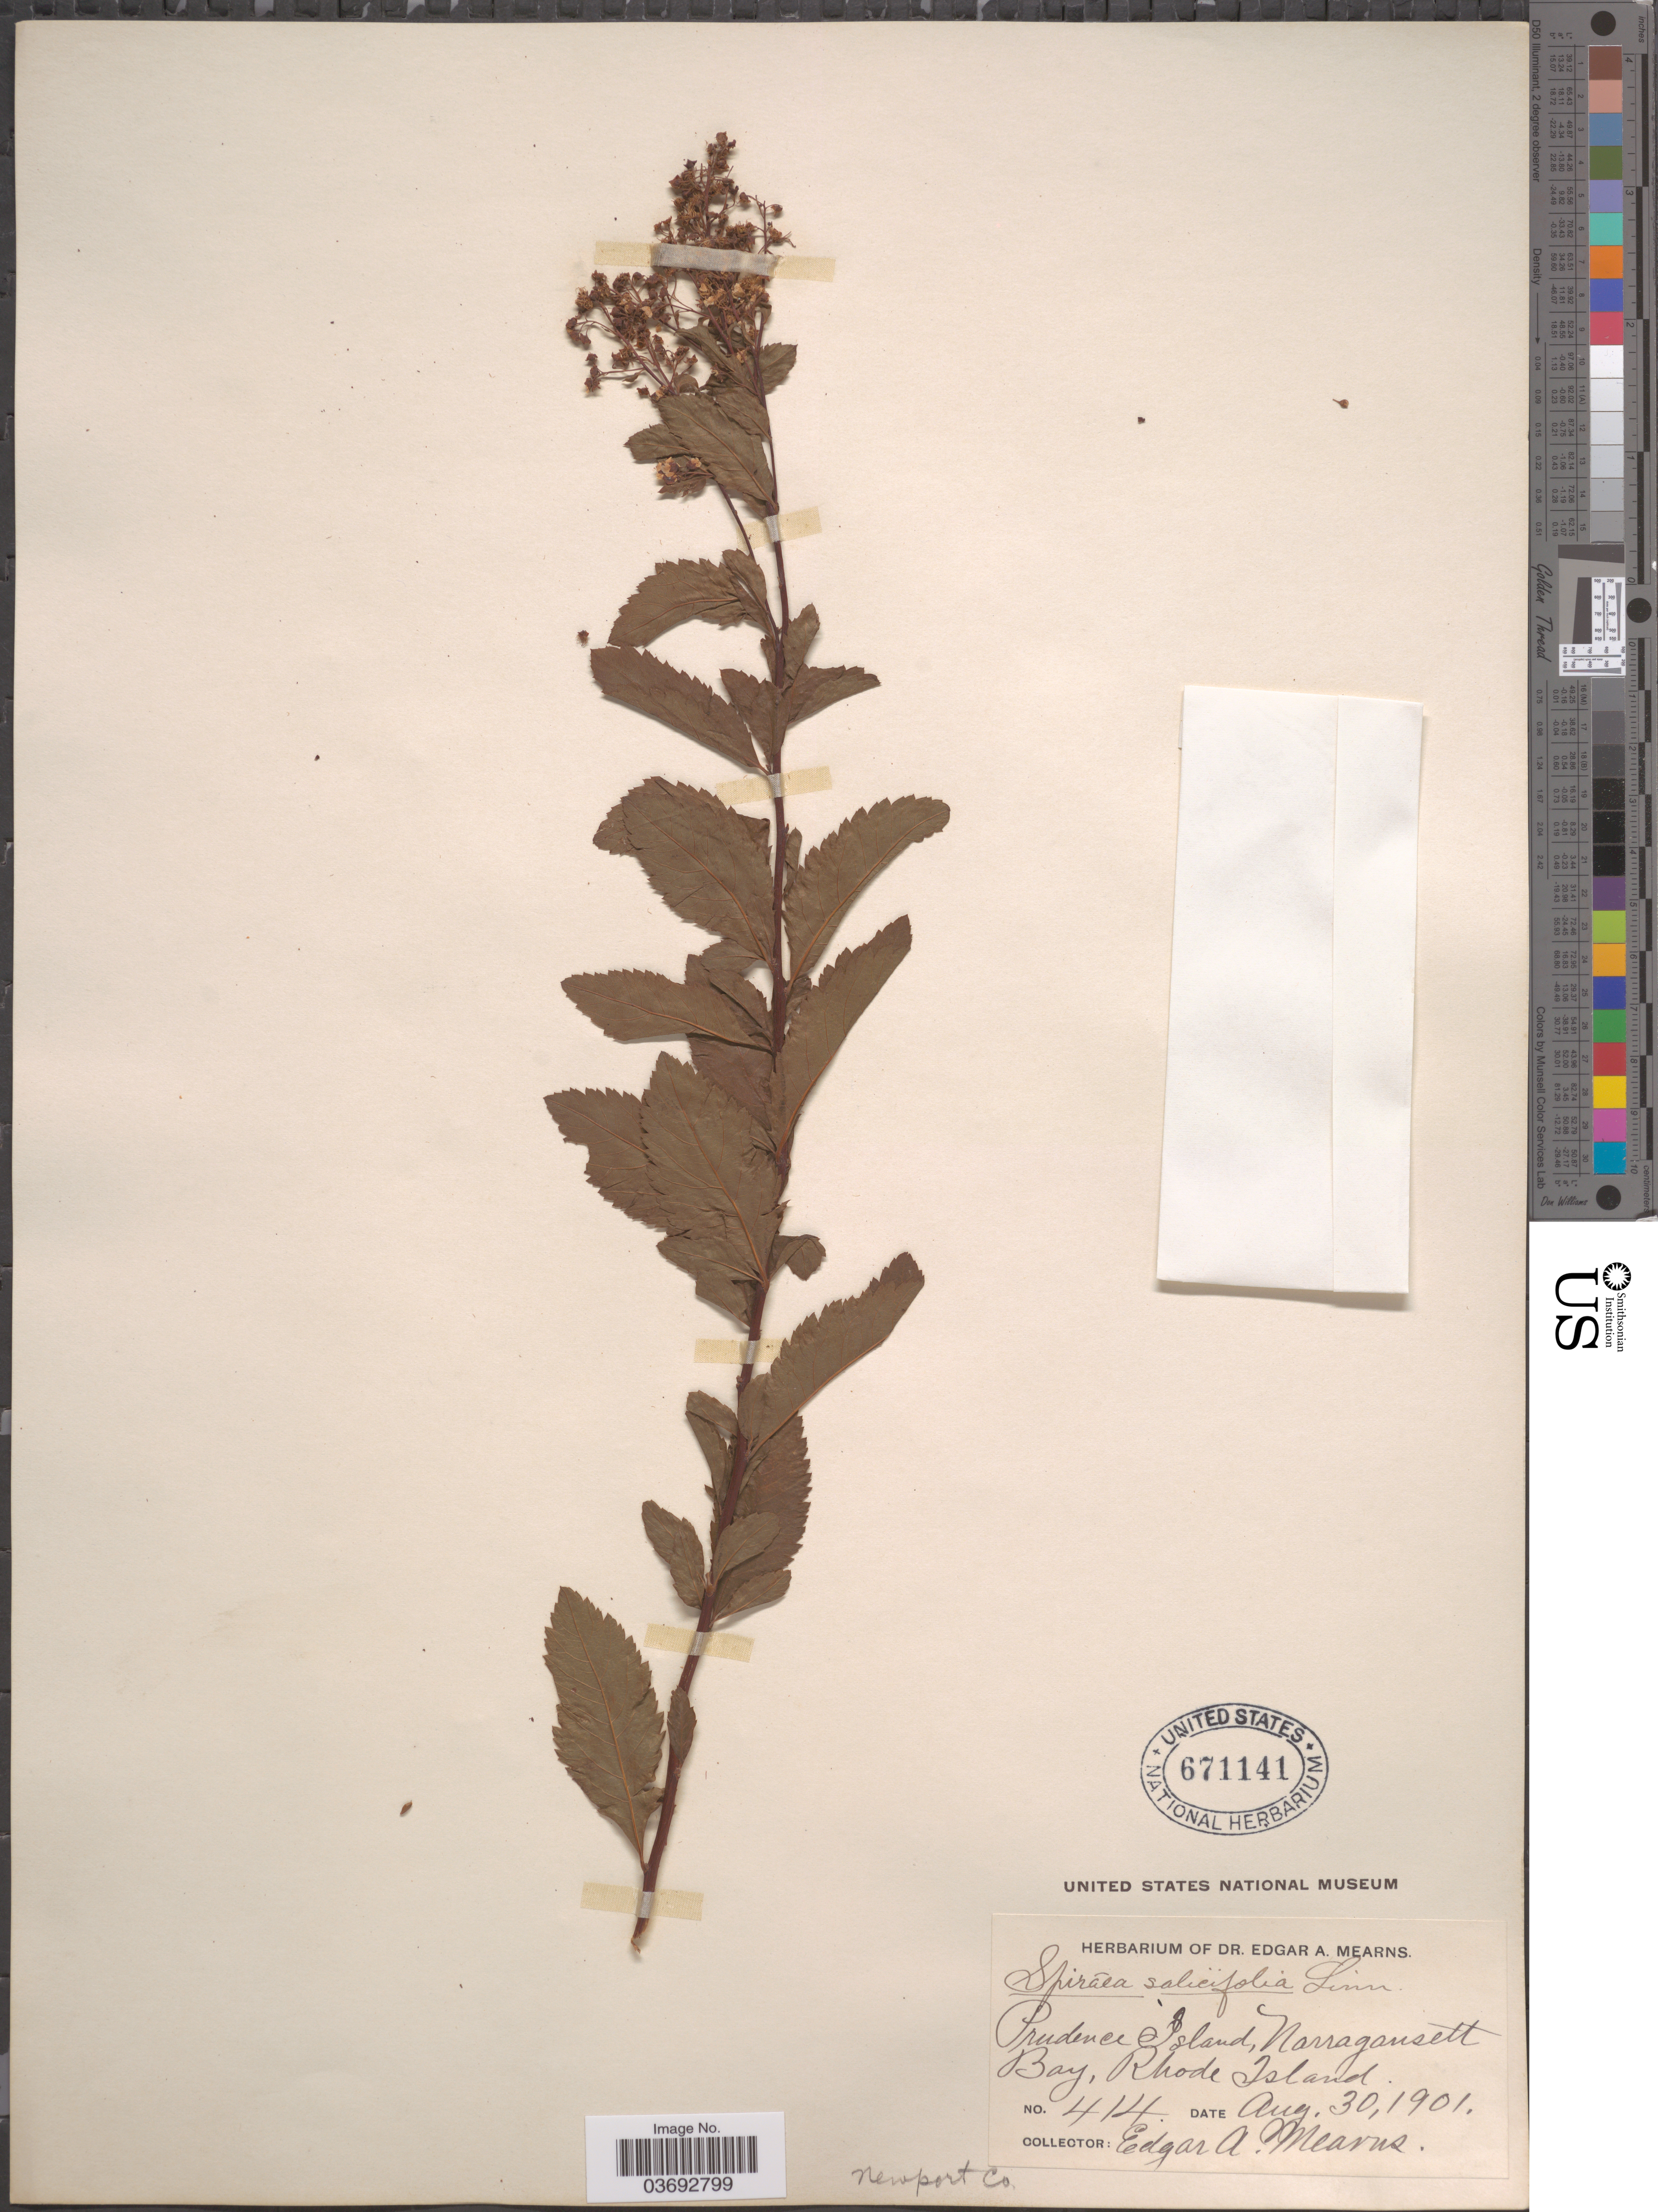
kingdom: Plantae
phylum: Tracheophyta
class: Magnoliopsida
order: Rosales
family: Rosaceae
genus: Spiraea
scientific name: Spiraea salicifolia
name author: L.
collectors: E. A. Mearns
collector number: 414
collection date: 1901-08-30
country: United States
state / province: Rhode Island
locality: Prudence Island, Narragansett Bay. Newport Co.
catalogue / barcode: US 671141